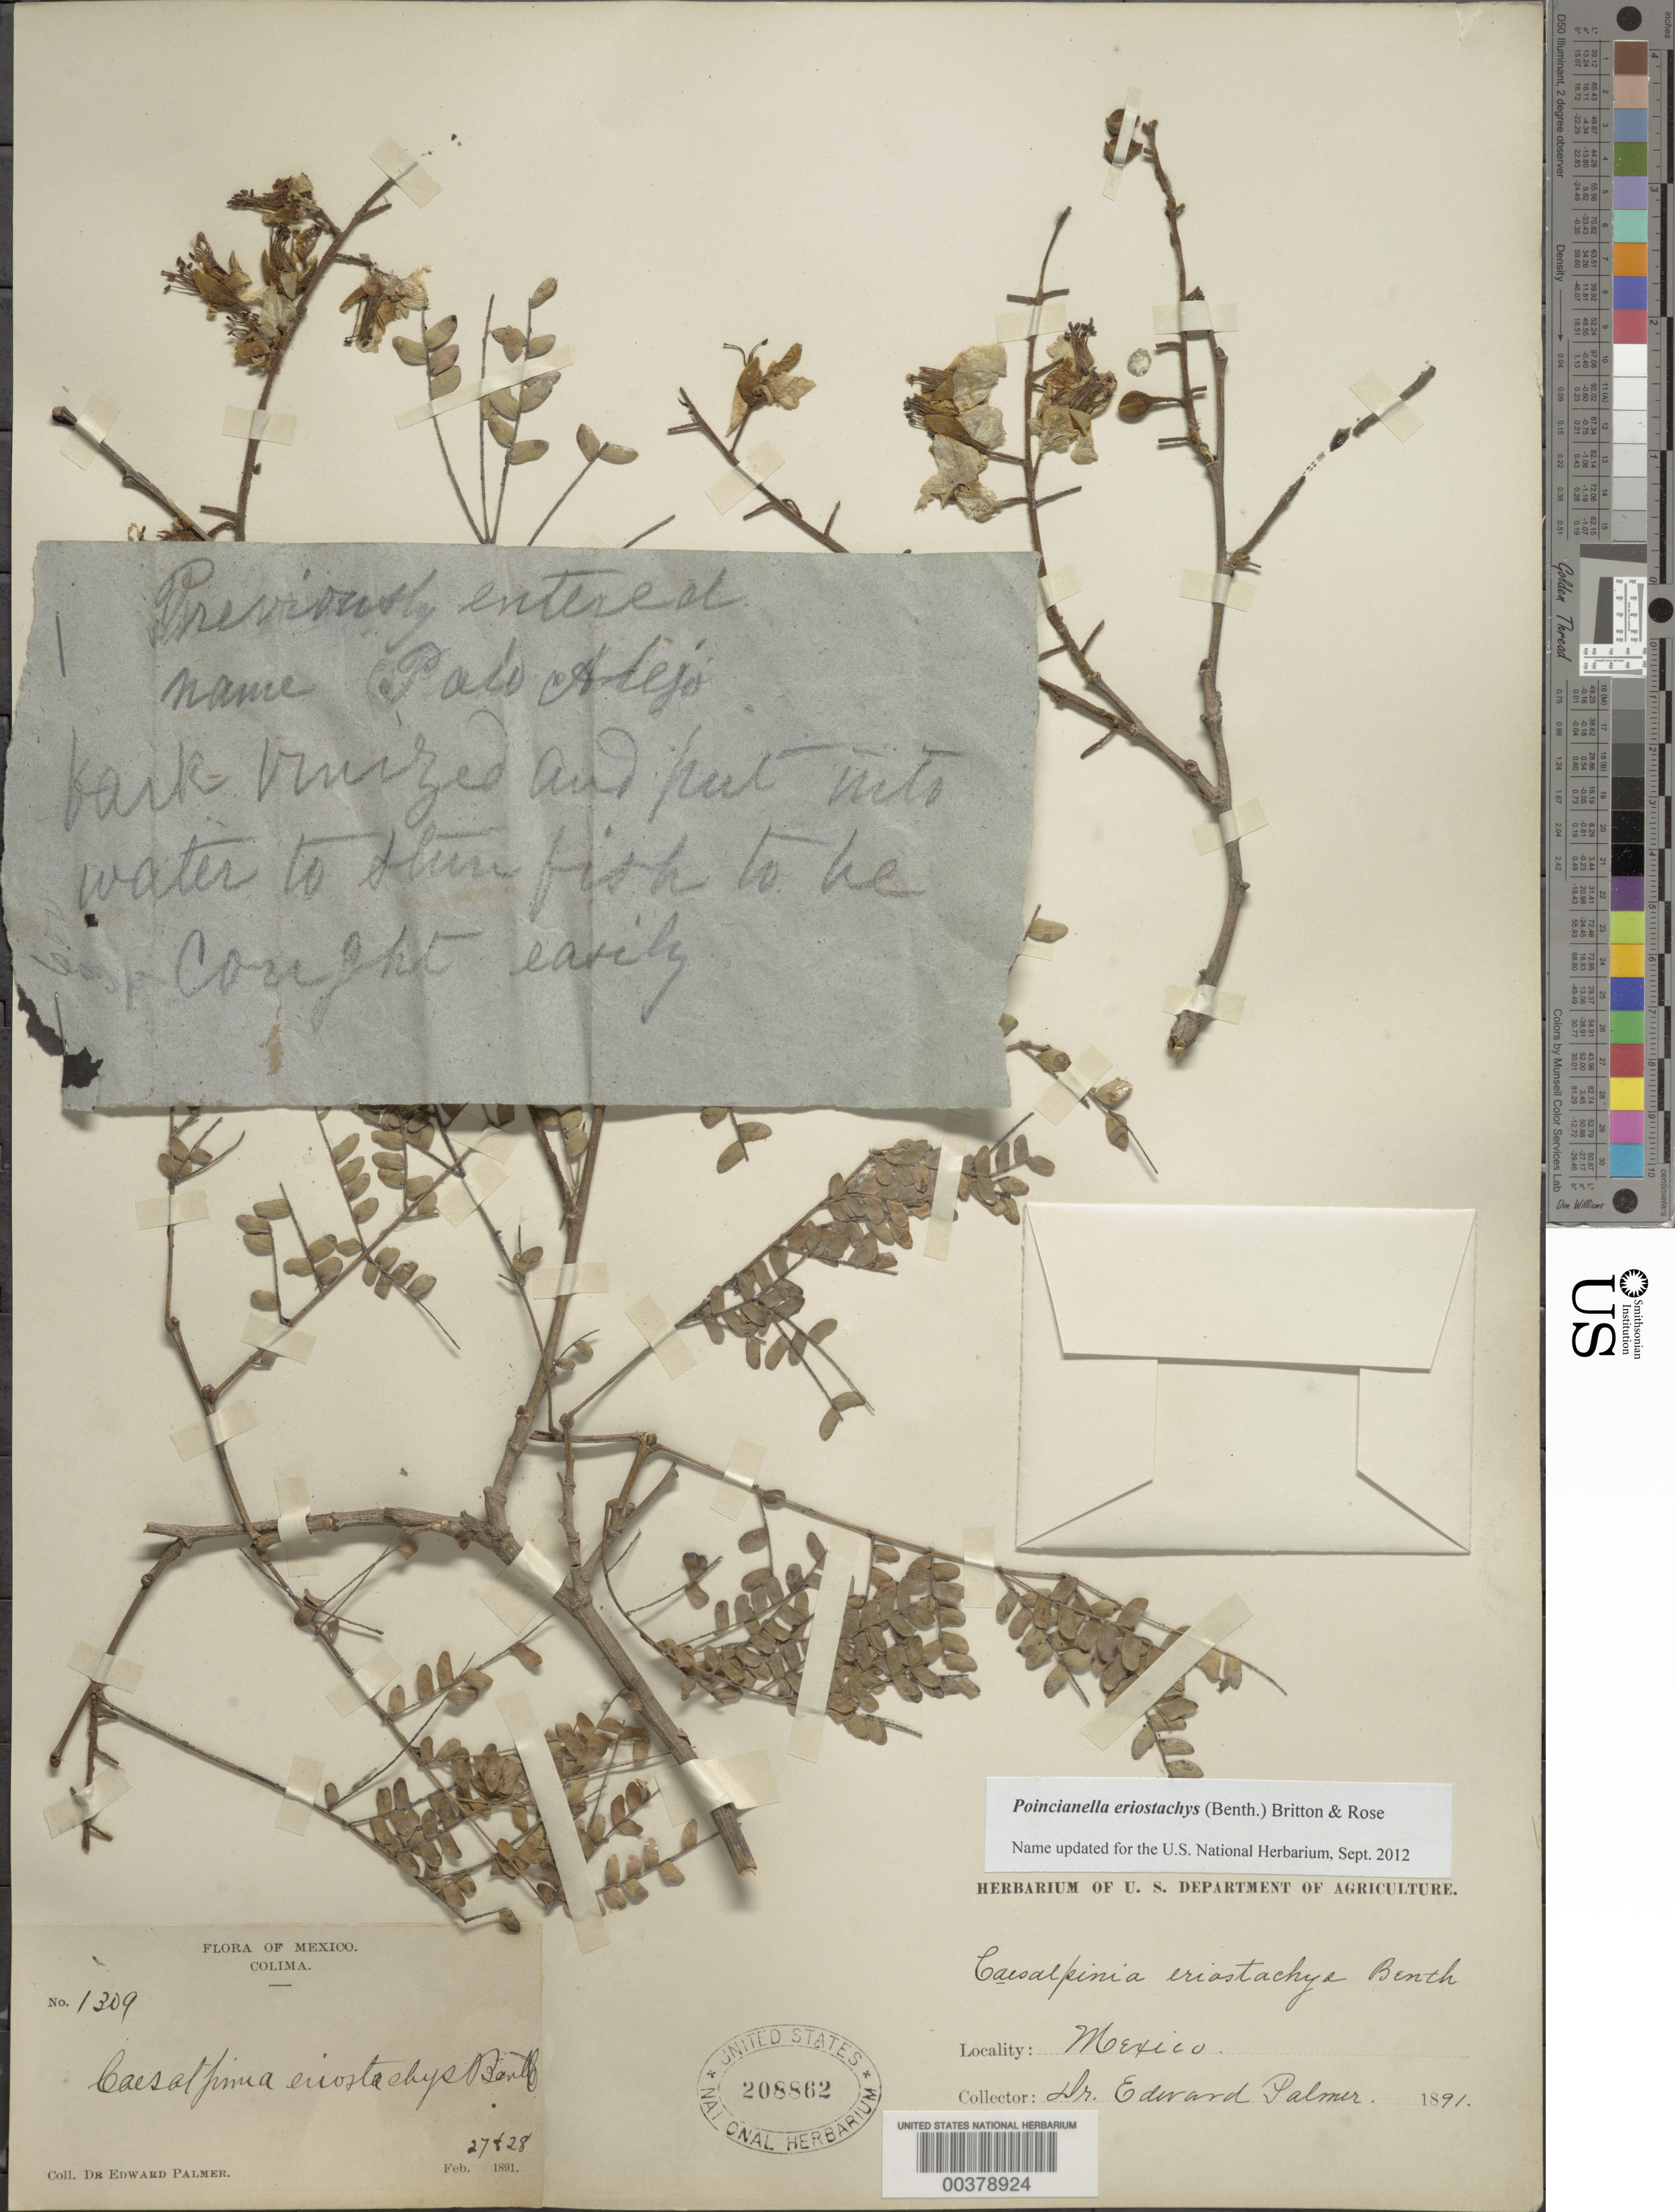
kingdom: Plantae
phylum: Tracheophyta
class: Magnoliopsida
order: Fabales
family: Fabaceae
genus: Cenostigma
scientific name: Cenostigma eriostachys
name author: (Benth.) Gagnon & G.P. Lewis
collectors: E. Palmer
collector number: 1309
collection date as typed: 27 Feb 1891 and 28 Feb 1891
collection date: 1891-02-27,1891-02-28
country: Mexico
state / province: Colima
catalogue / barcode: US 208862